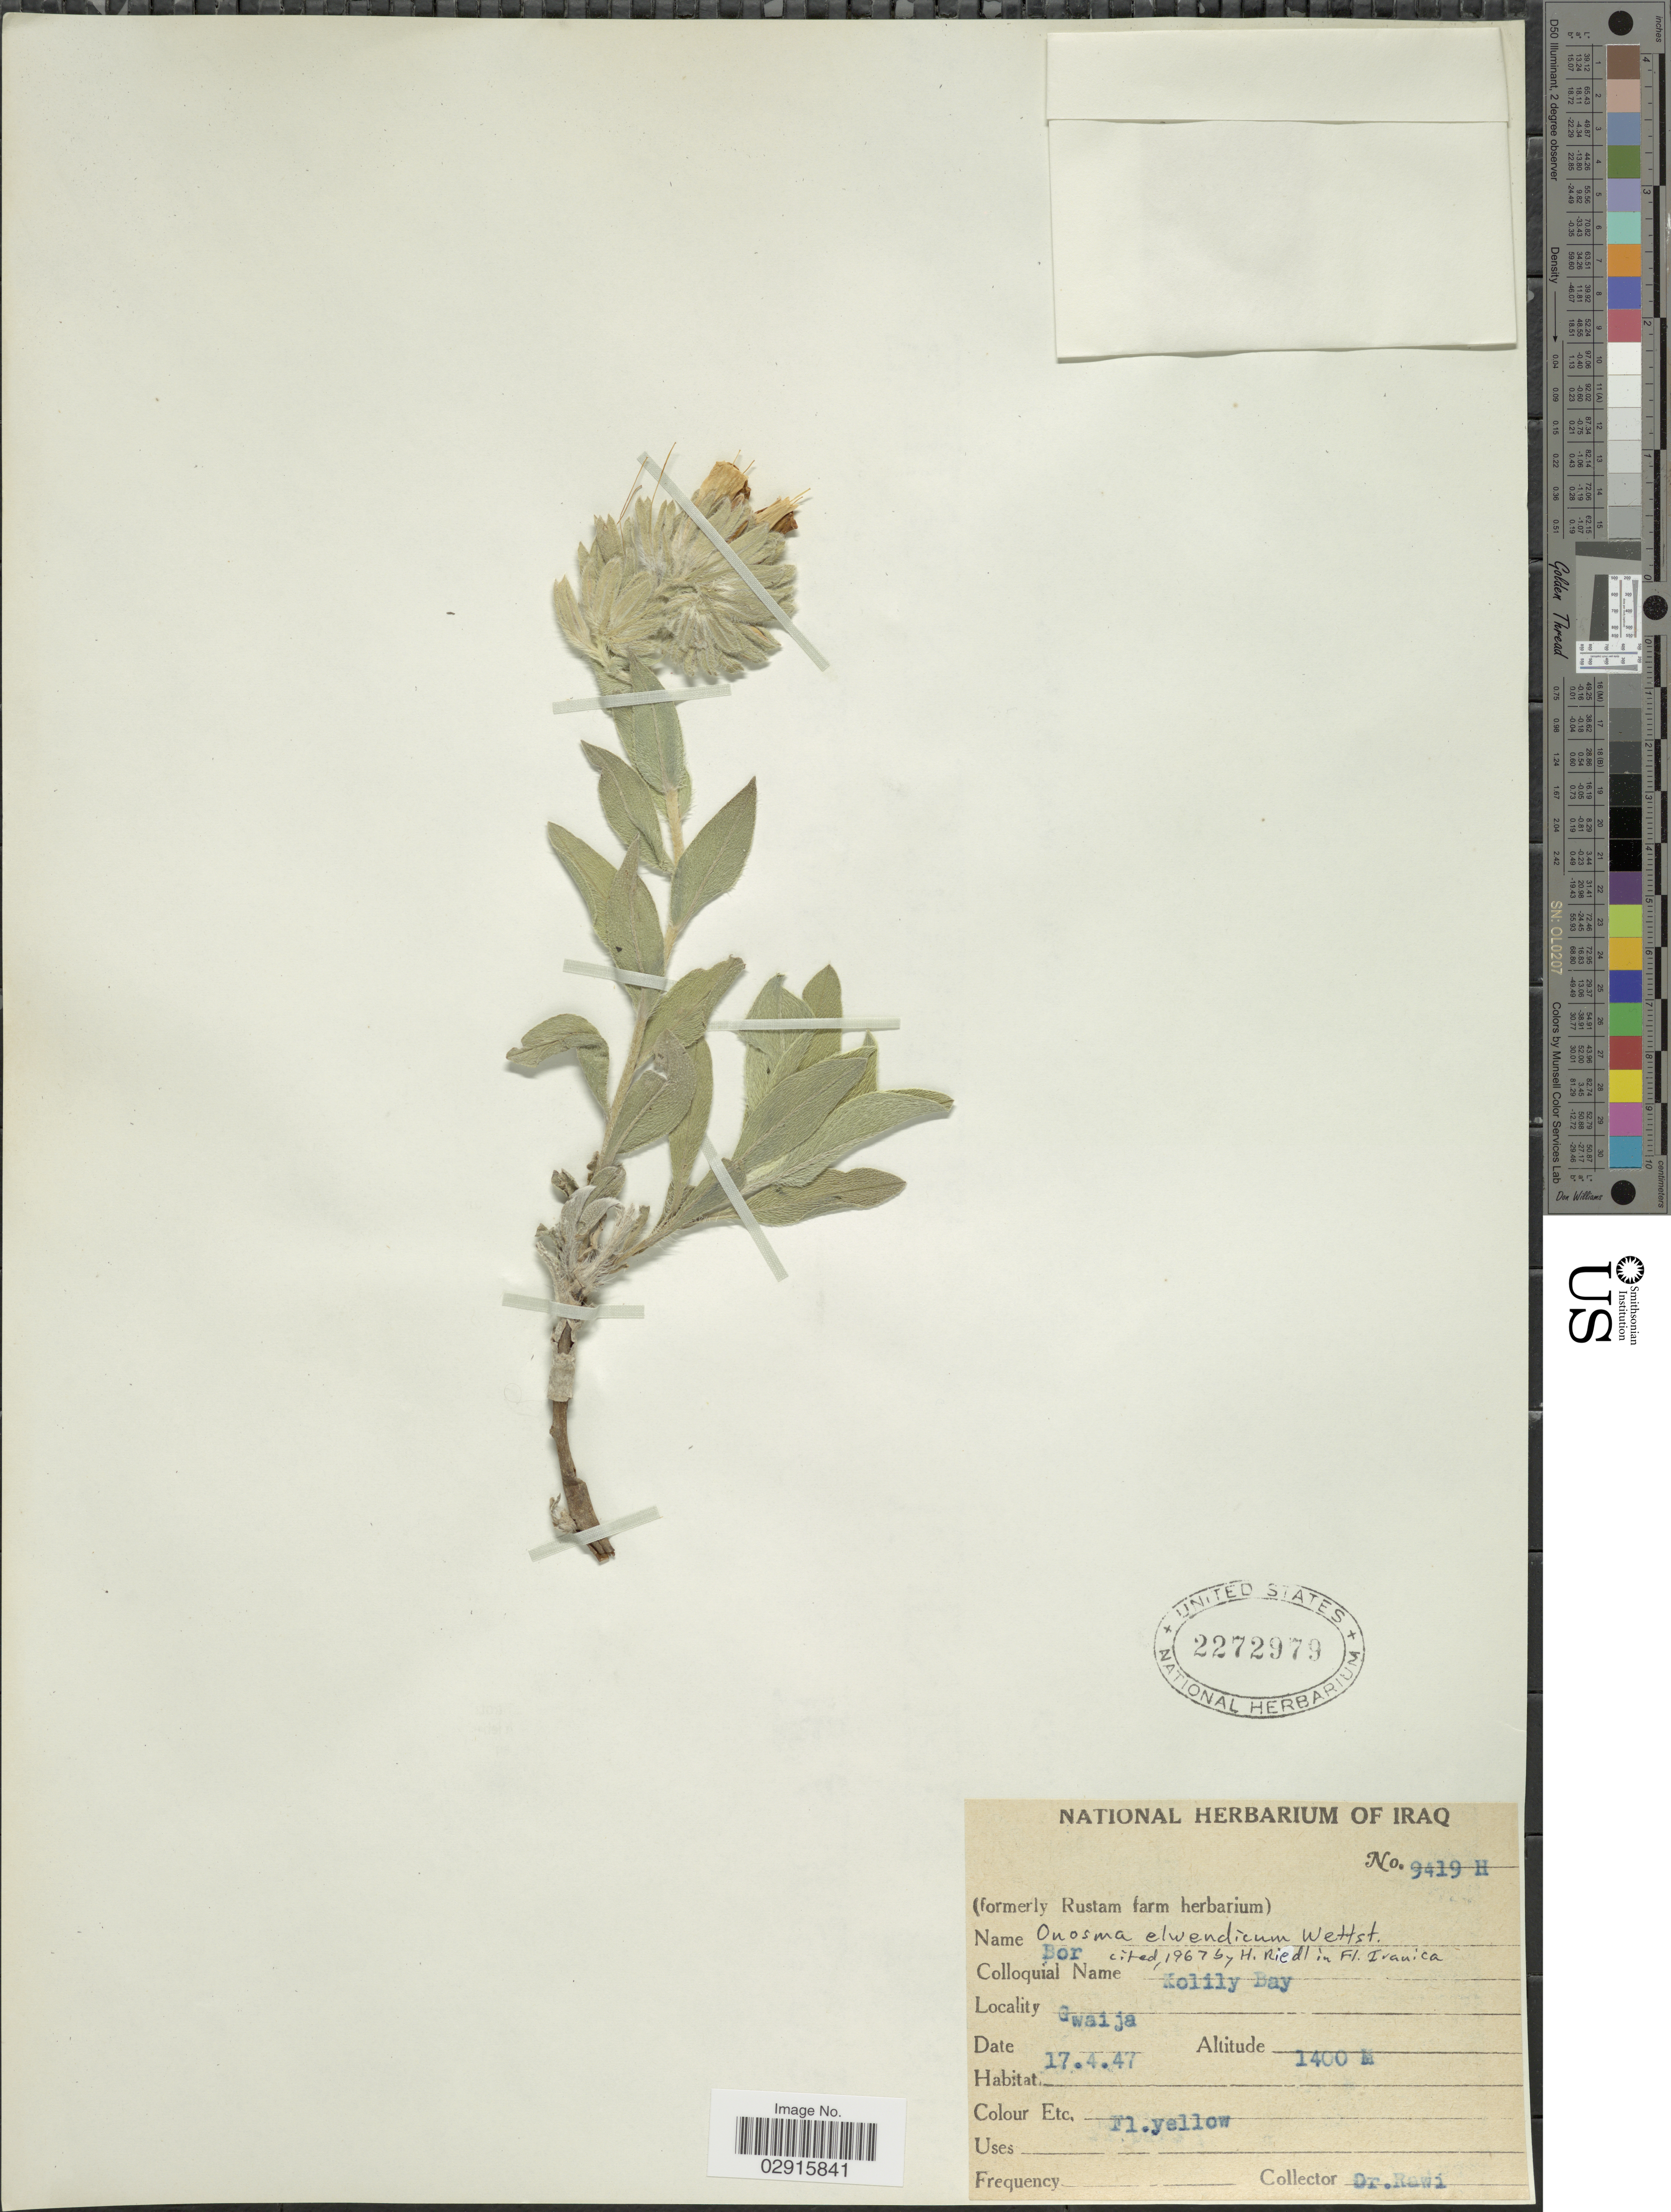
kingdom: Plantae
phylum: Tracheophyta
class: Magnoliopsida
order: Boraginales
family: Boraginaceae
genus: Onosma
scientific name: Onosma elwendicum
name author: Wettstein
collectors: -. Rawi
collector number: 9419H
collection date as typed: Transcribed d/m/y: 17/4/47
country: Iraq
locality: Gwaija. Kolily Bay.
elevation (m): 1400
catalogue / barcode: US 2272979